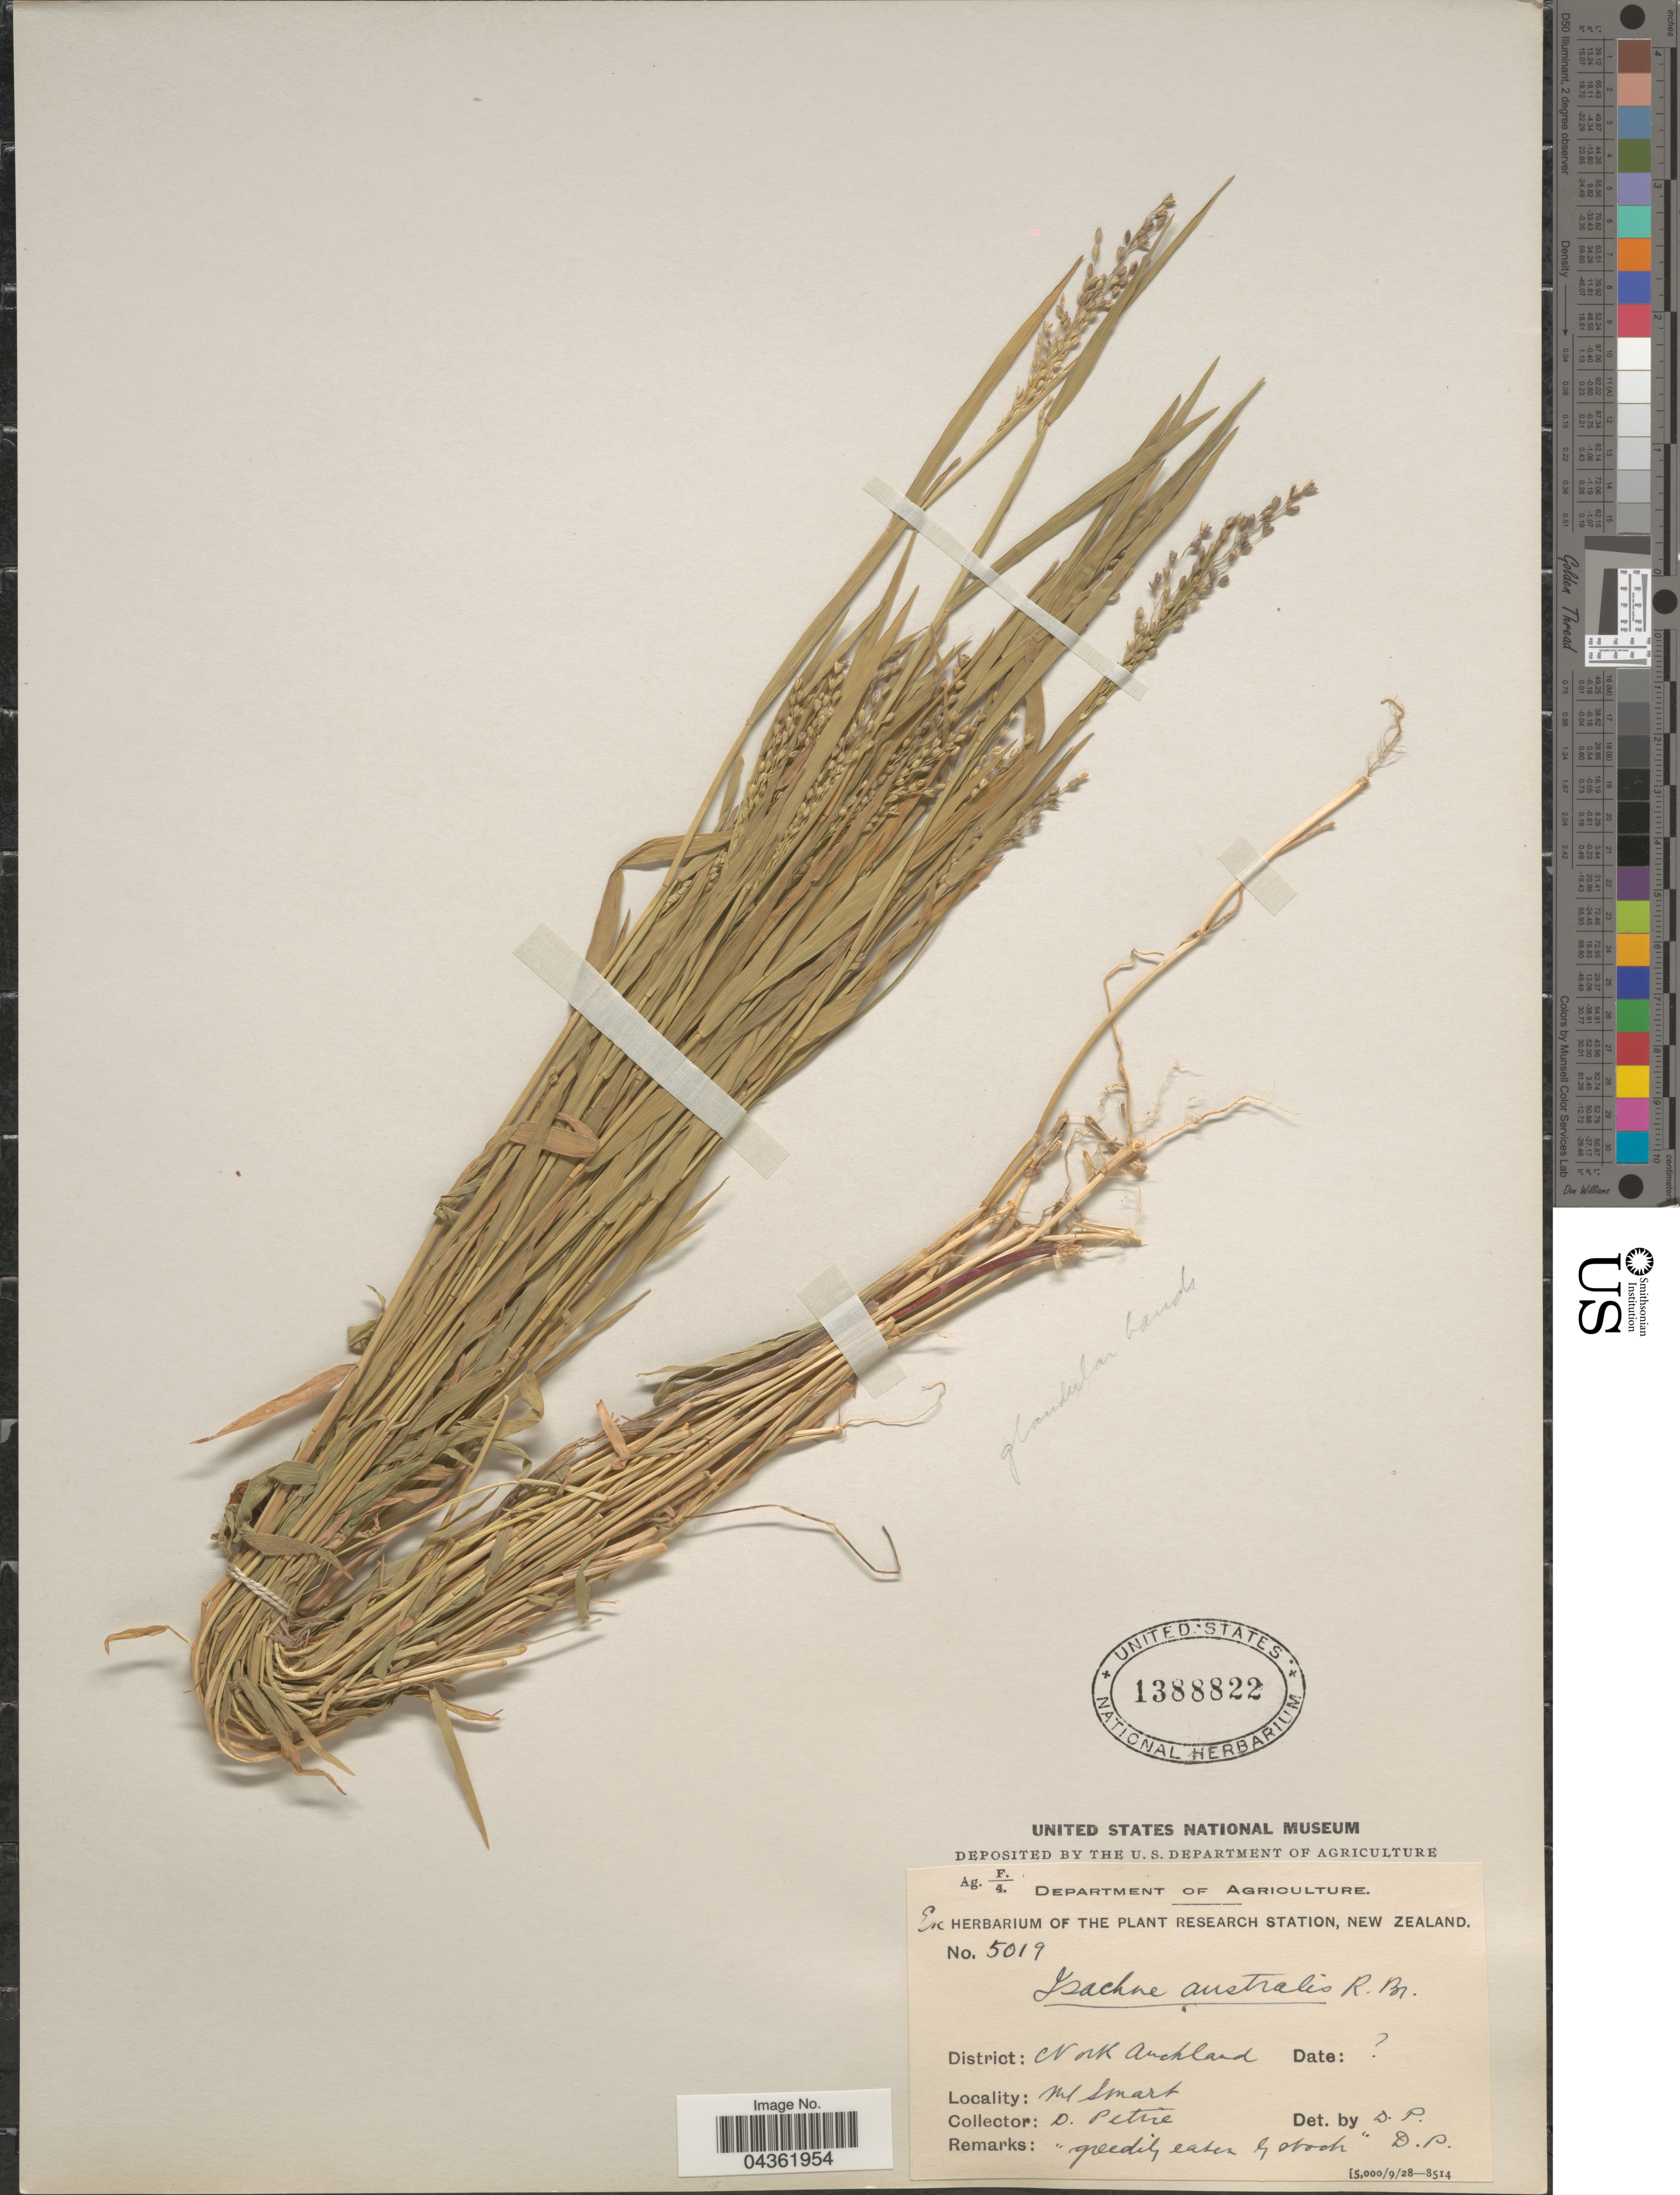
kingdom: Plantae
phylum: Tracheophyta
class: Liliopsida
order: Poales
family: Poaceae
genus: Isachne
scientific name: Isachne globosa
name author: (Thunb.) Kuntze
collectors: D. Petrie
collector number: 5019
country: New Zealand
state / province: Auckland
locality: The Plant Research Station. District: North Auckland. Mt. Smart.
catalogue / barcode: US 1388822